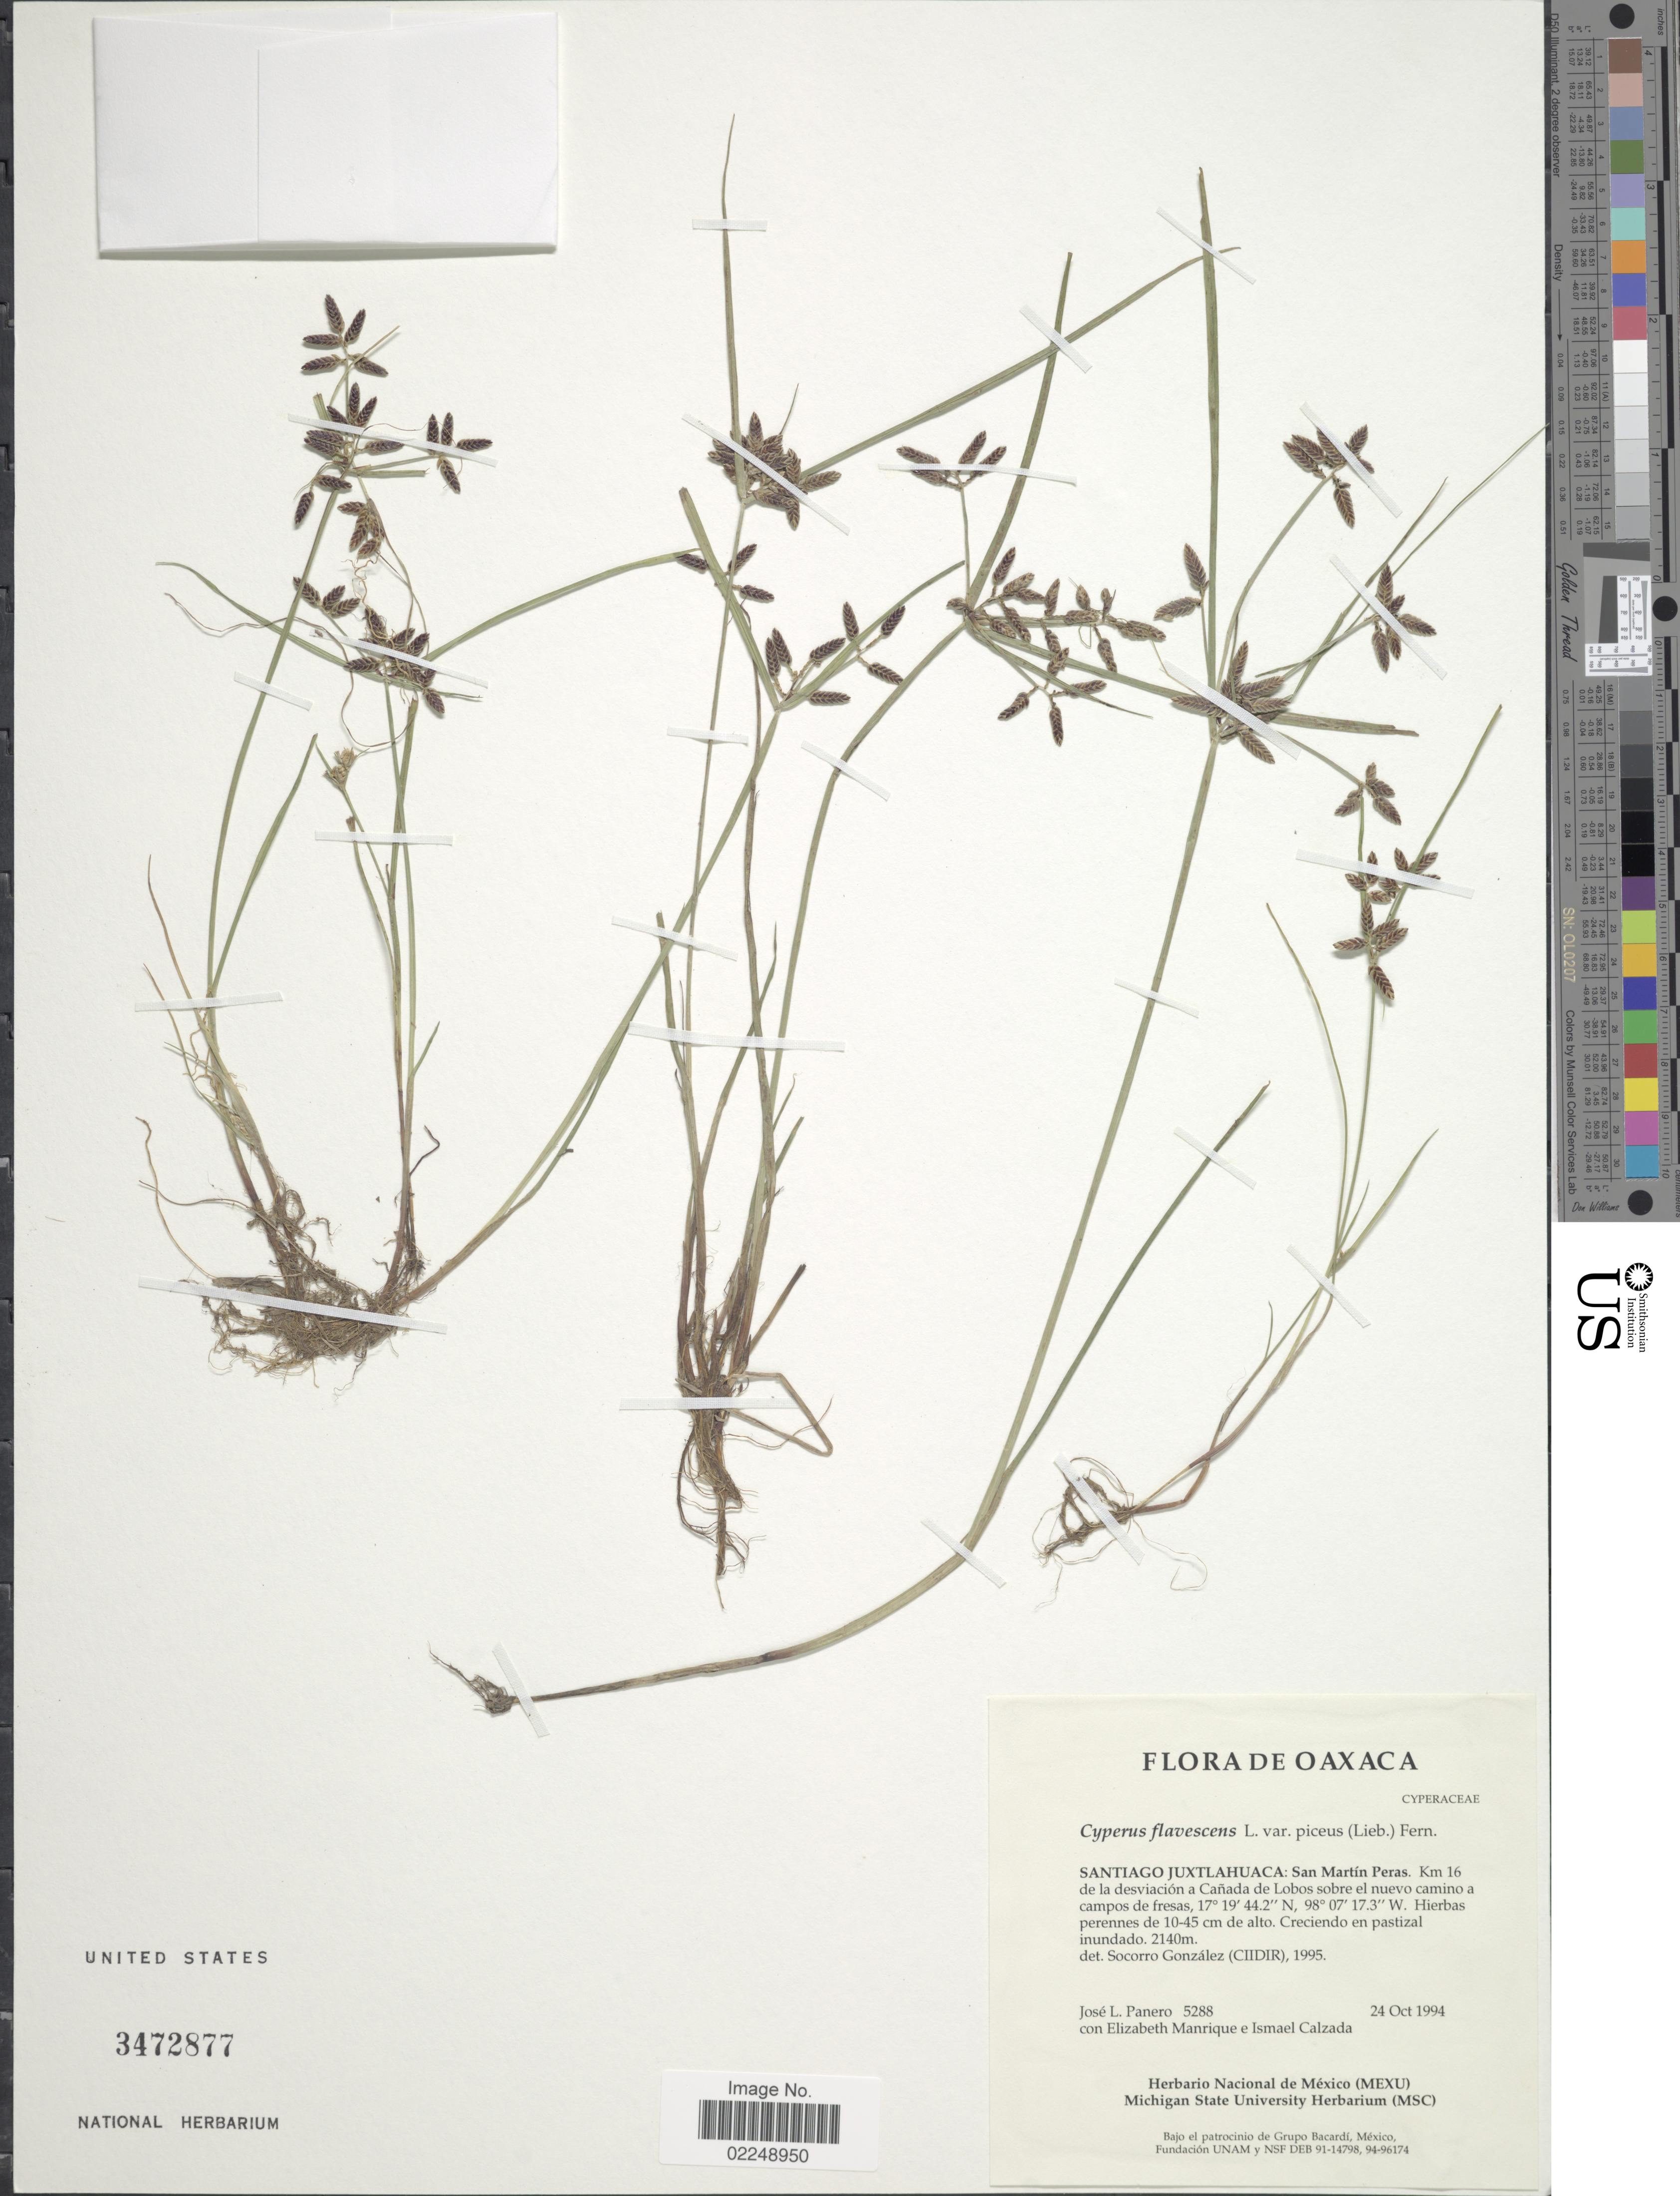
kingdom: Plantae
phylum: Tracheophyta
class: Liliopsida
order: Poales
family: Cyperaceae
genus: Cyperus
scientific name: Cyperus flavescens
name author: L.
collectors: J. L. Panero, E. Manrique & I. Calzada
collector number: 5288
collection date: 1994-10-24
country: Mexico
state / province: Oaxaca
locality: Santiago Juxtlahuaca: San Martin Peras. Km 16 de la desviacion a Canada de Lobos sobre el nuevo camino a campos de fresas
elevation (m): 2140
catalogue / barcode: US 3472877